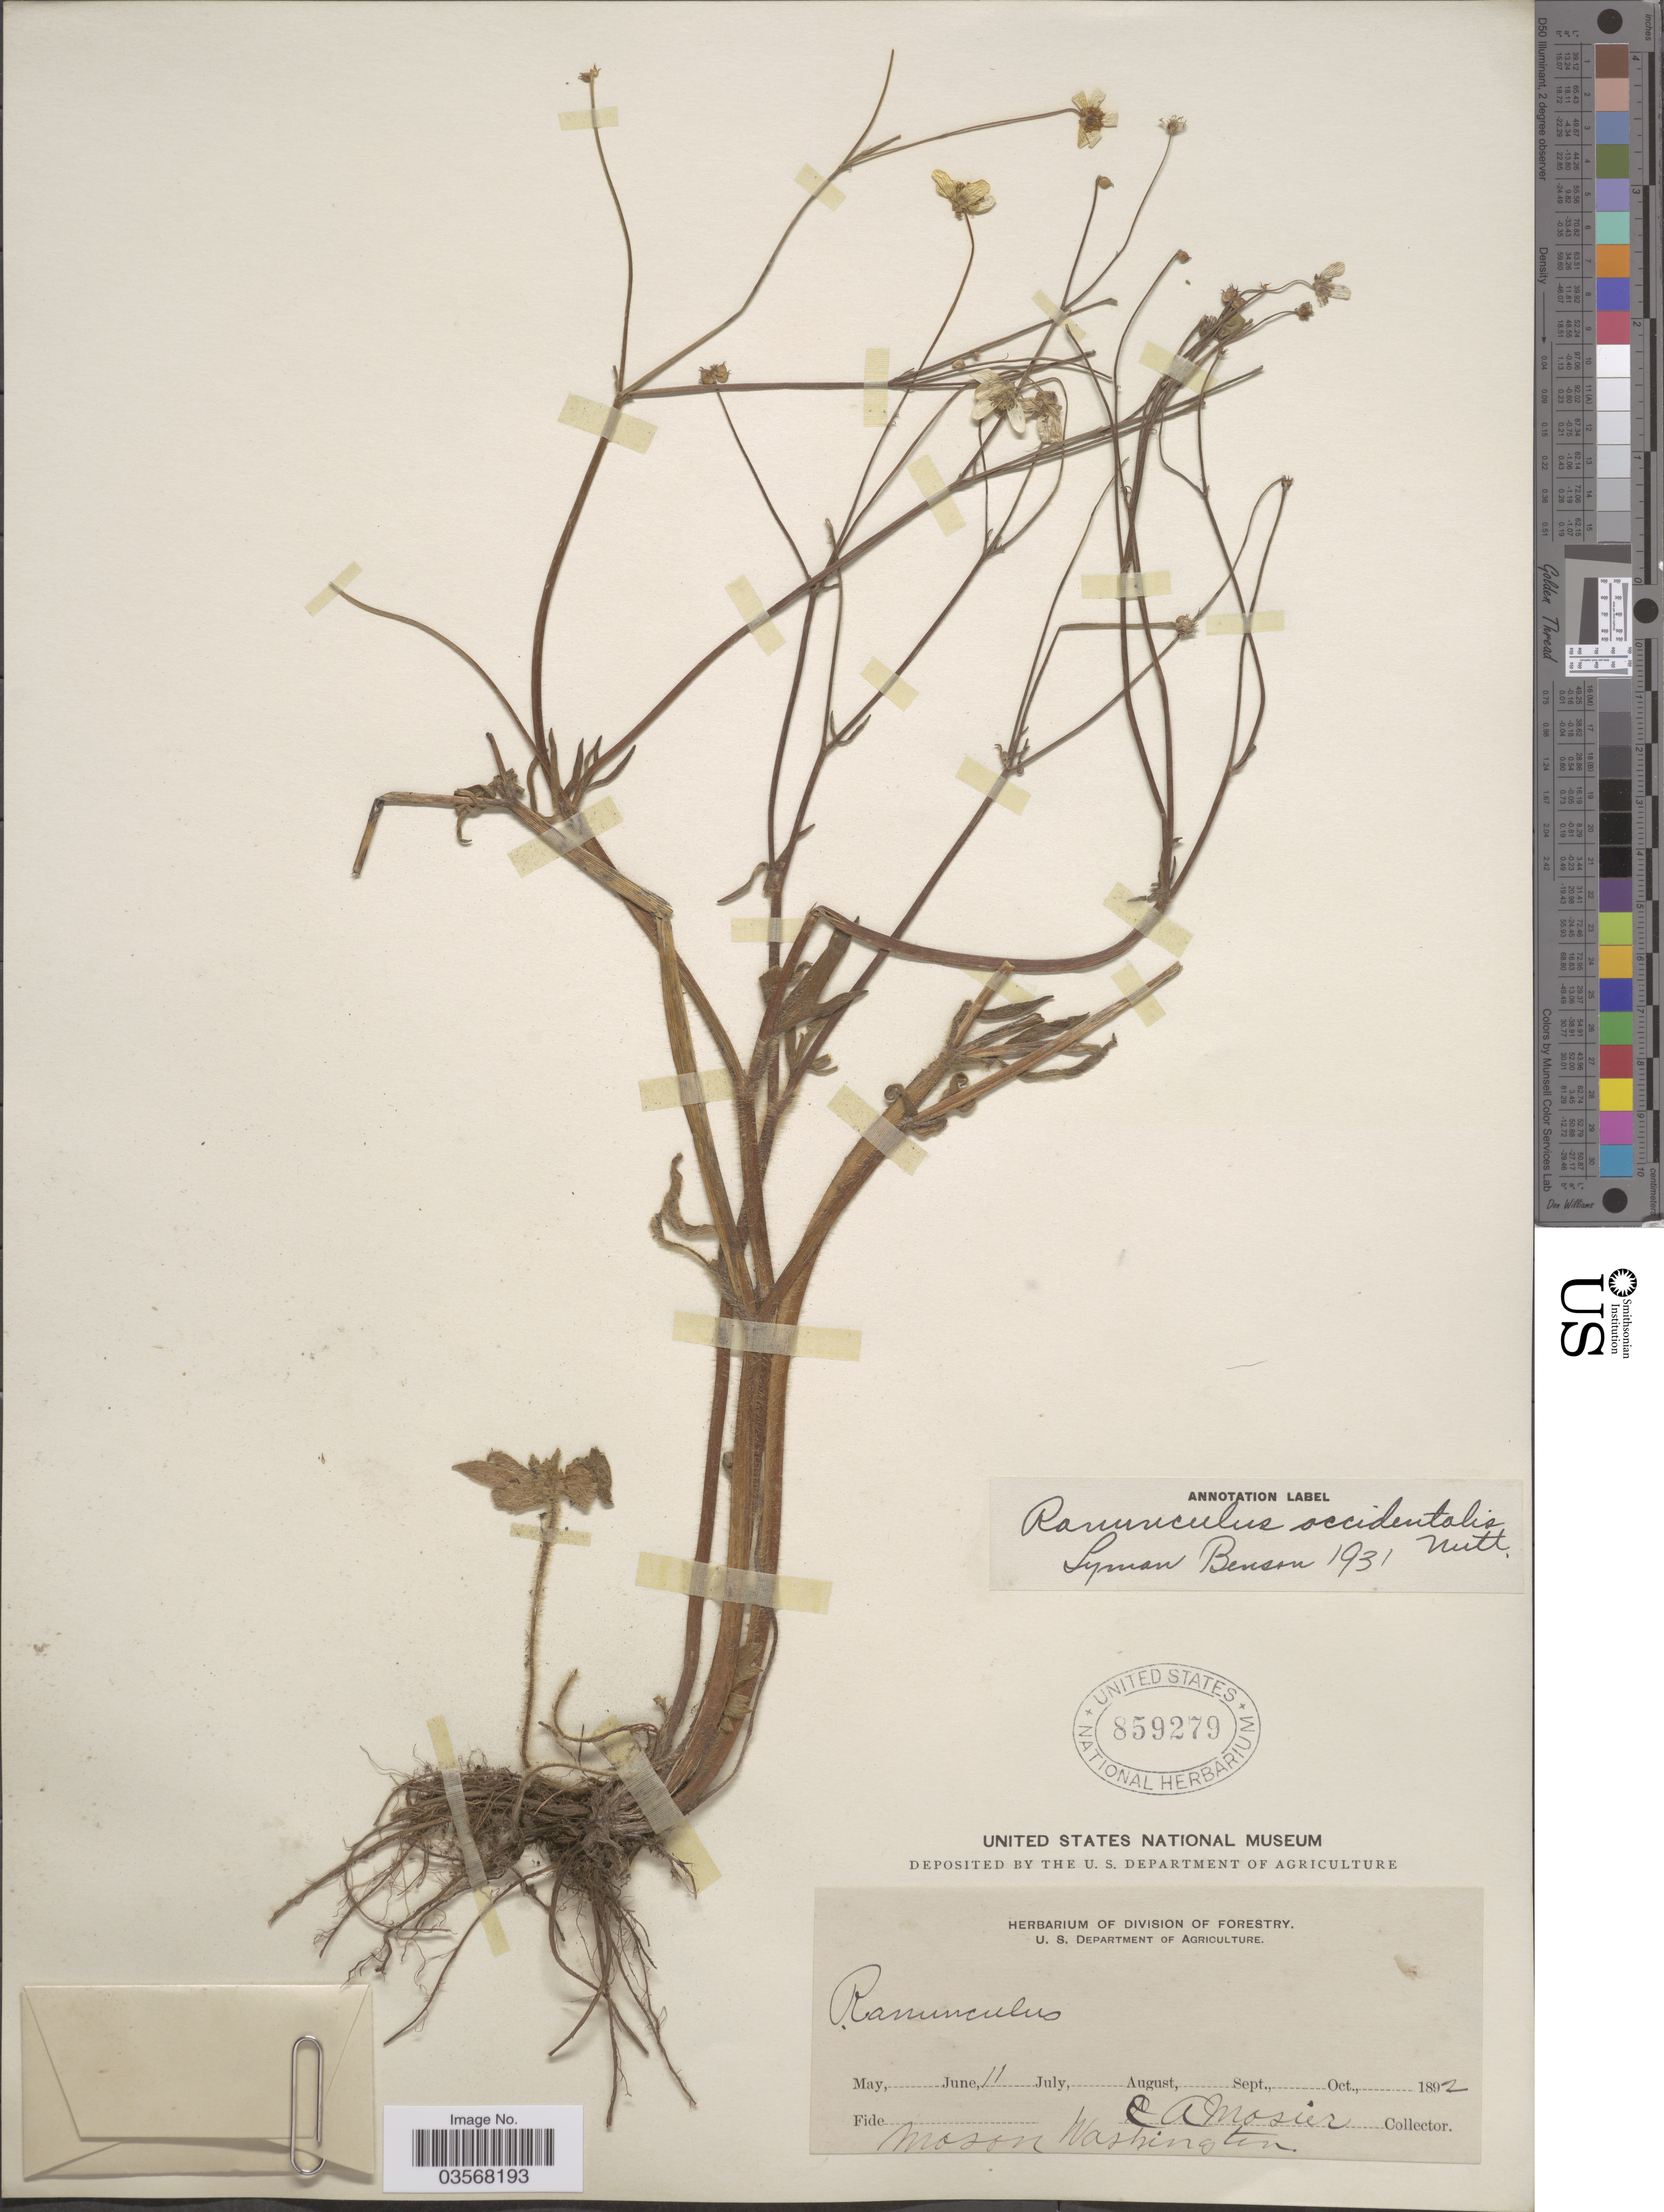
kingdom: Plantae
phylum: Tracheophyta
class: Magnoliopsida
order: Ranunculales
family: Ranunculaceae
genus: Ranunculus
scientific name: Ranunculus occidentalis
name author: Nutt.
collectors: C. A. Mosier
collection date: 1892-06-11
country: United States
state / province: Washington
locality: Moson Washington.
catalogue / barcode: US 859279